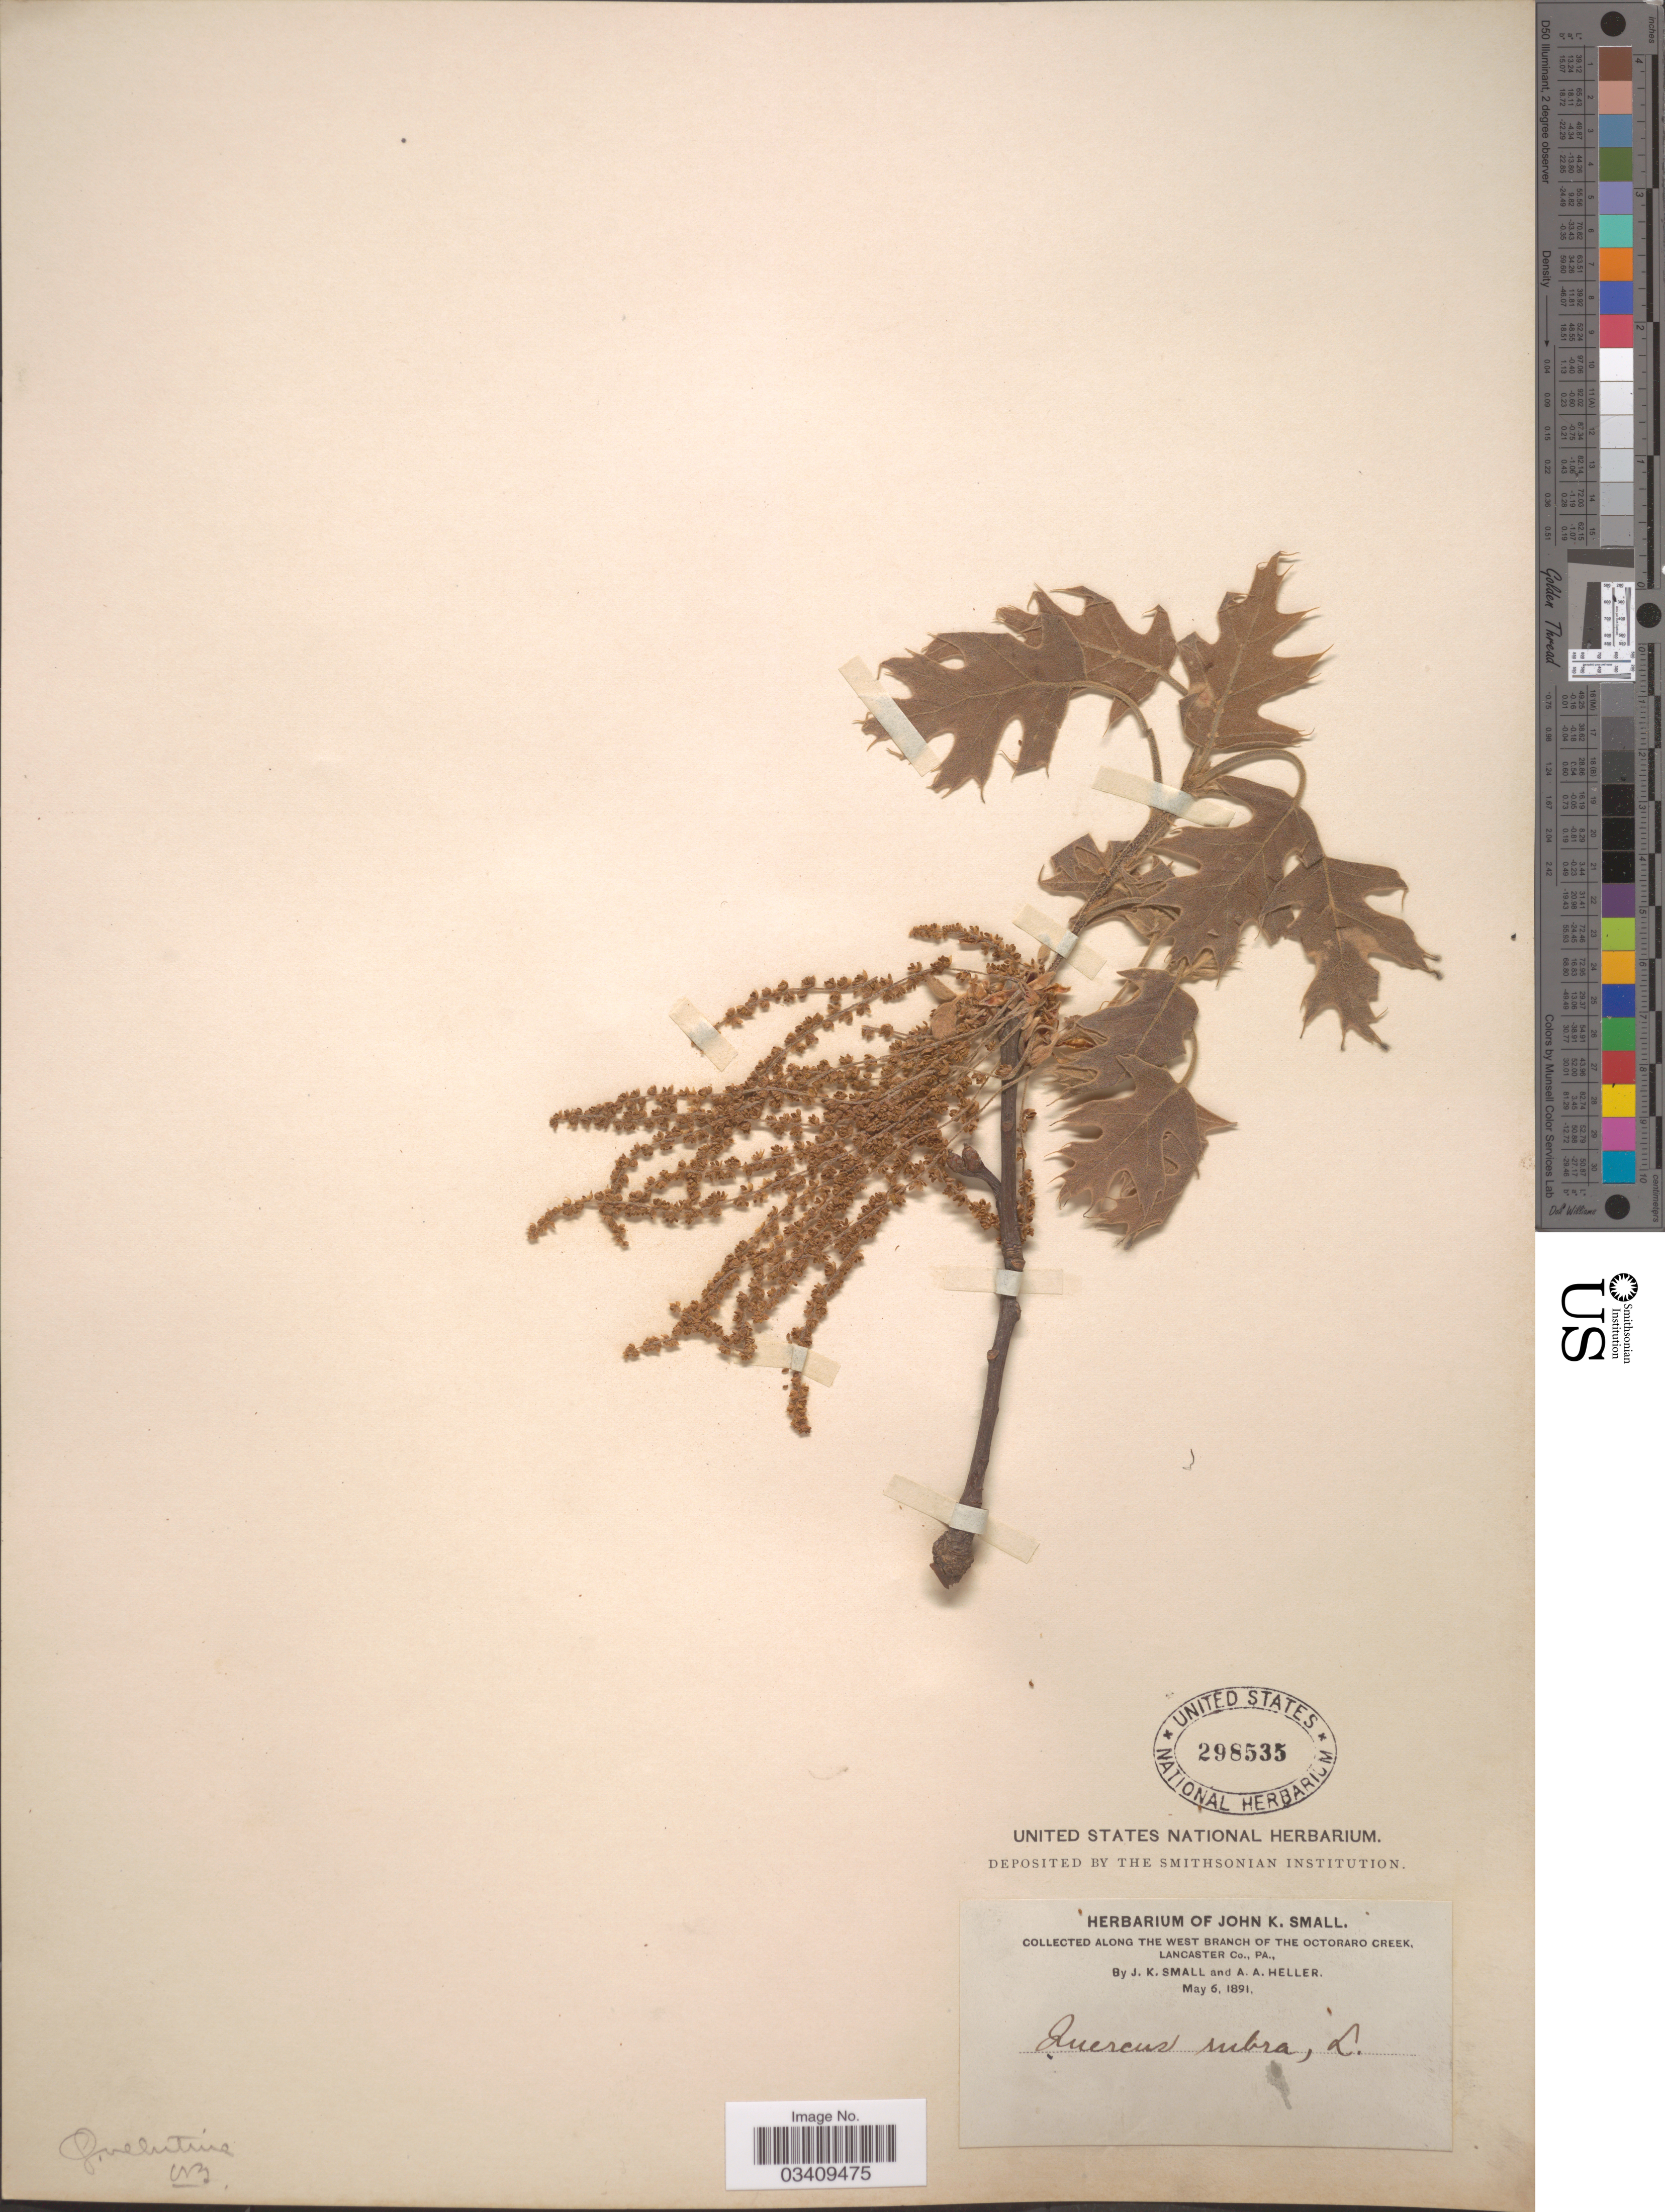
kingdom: Plantae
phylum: Tracheophyta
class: Magnoliopsida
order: Fagales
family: Fagaceae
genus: Quercus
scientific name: Quercus velutina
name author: Lam.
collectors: J. K. Small & A. A. Heller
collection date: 1891-05-06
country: United States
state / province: Pennsylvania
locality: Along the west branch of the Octoraro Creek, Lancaster Co.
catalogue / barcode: US 298535